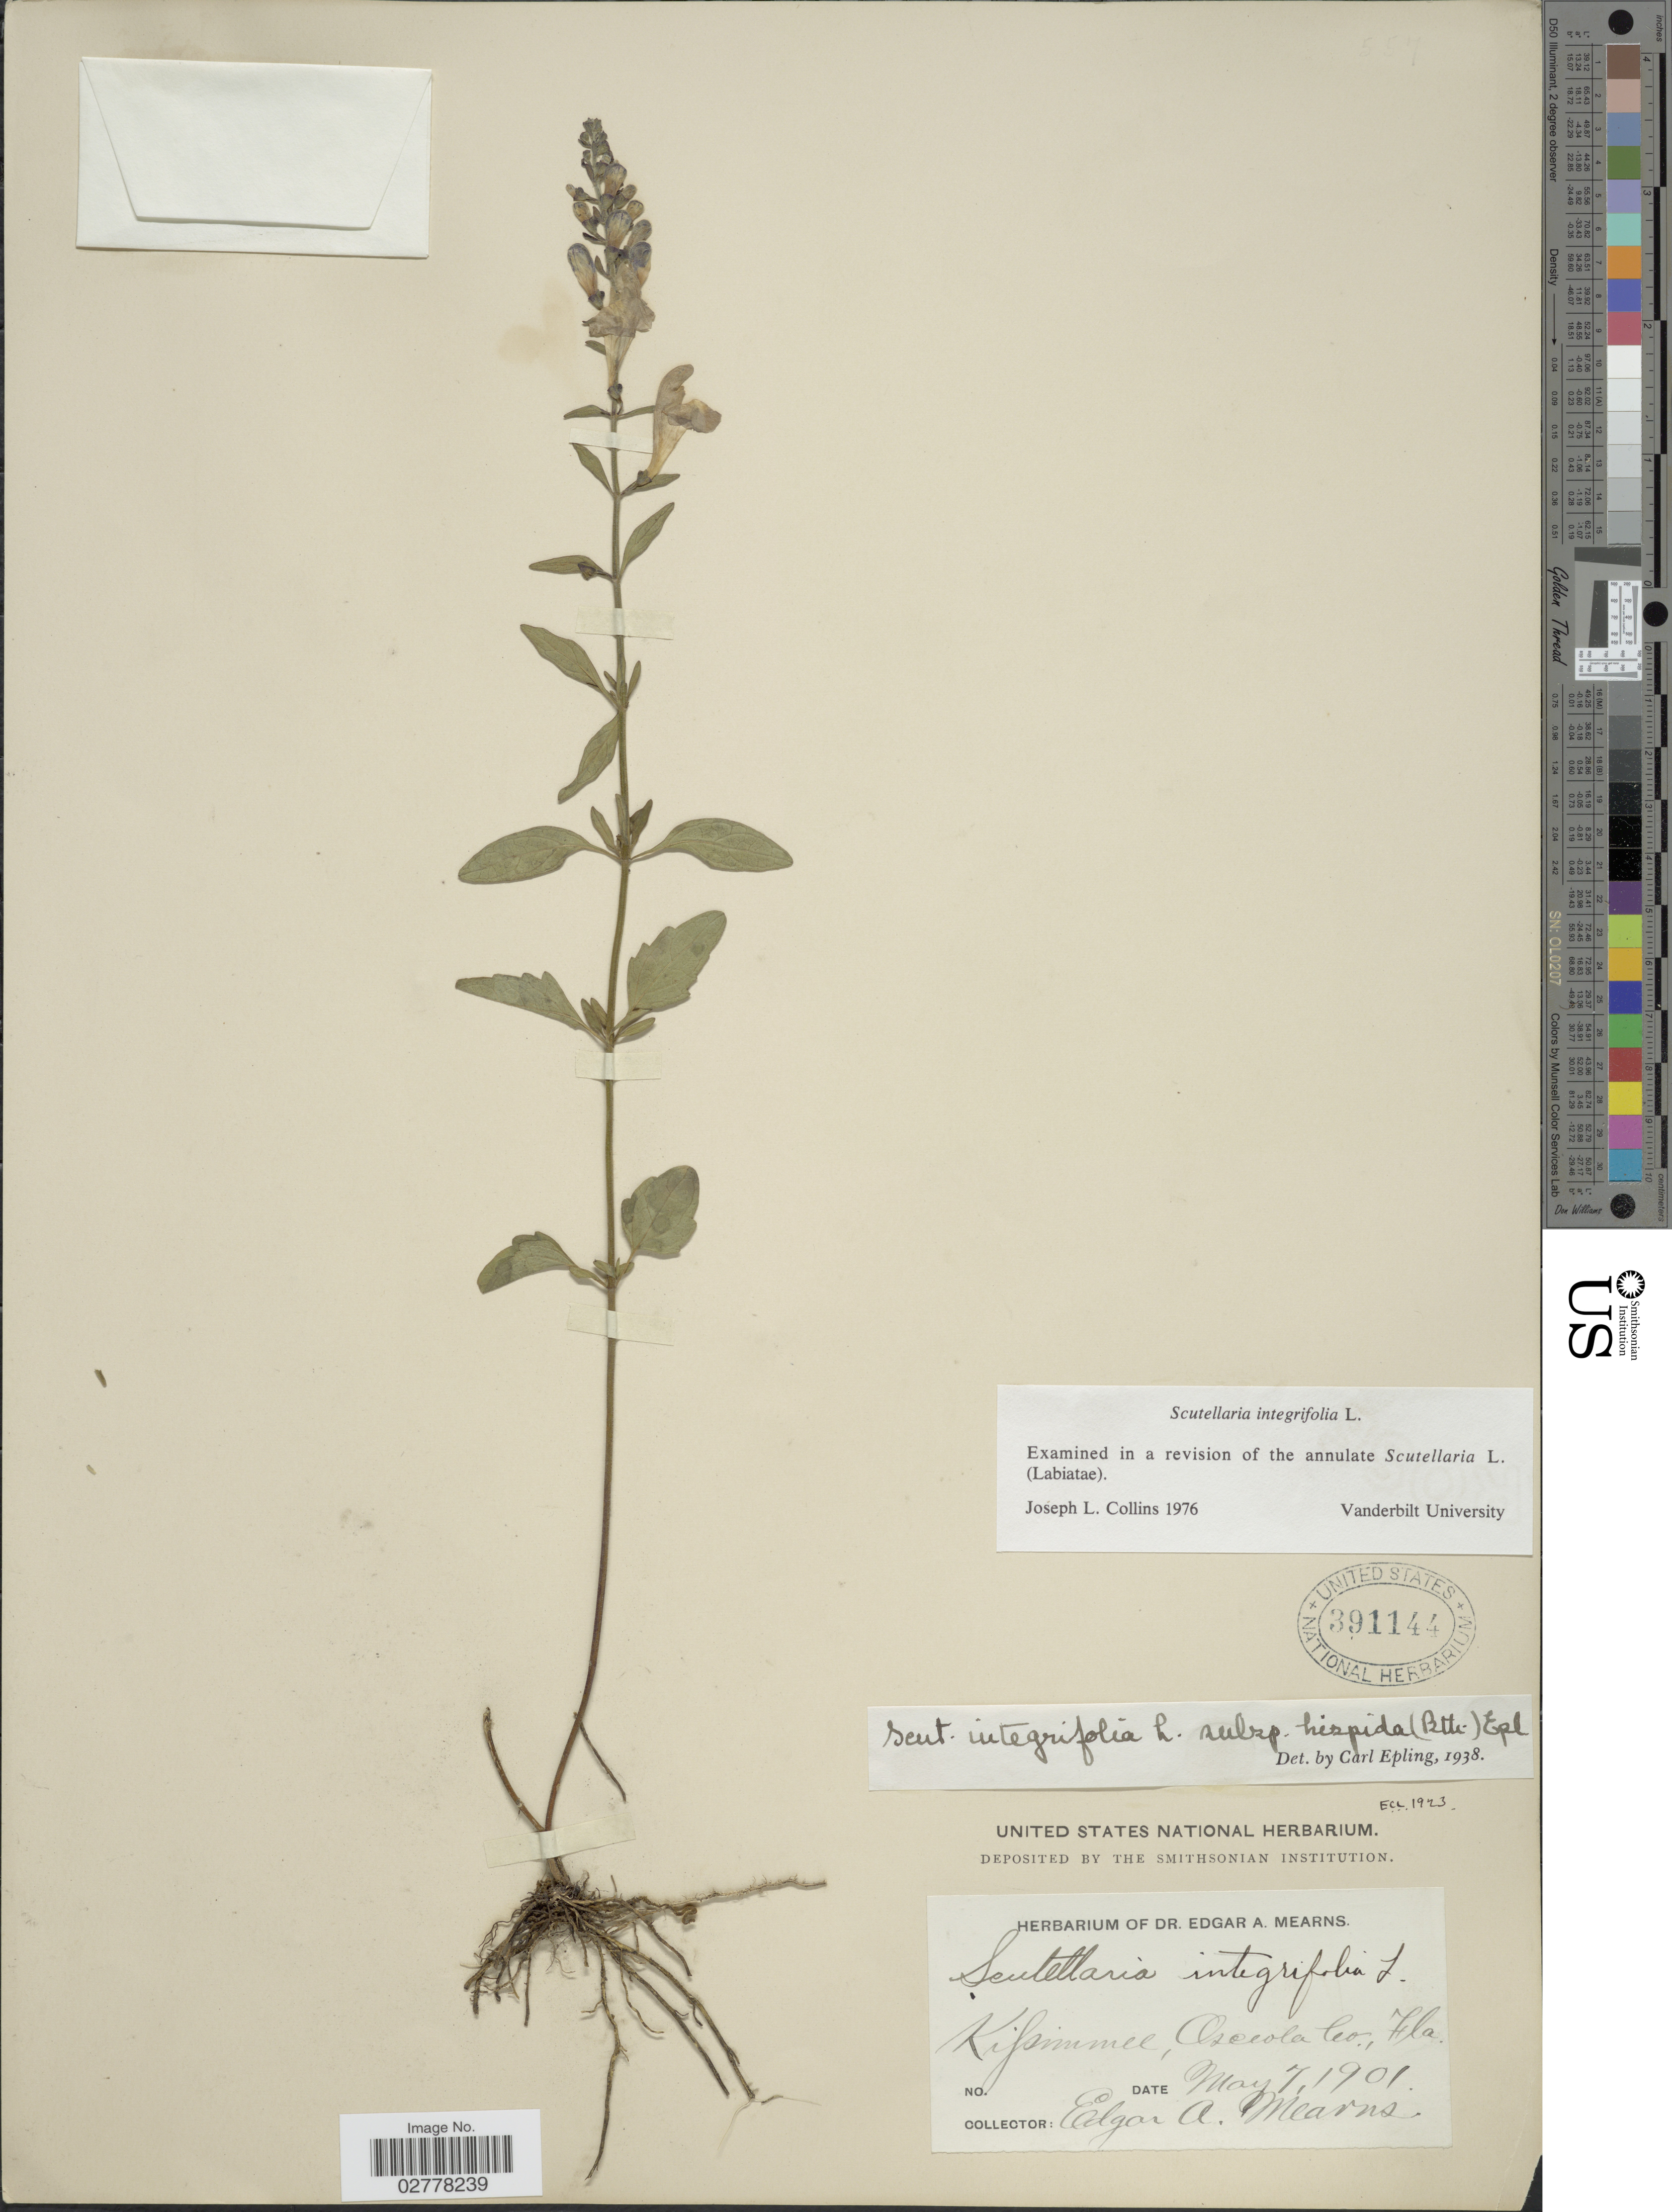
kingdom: Plantae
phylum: Tracheophyta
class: Magnoliopsida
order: Lamiales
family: Lamiaceae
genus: Scutellaria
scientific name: Scutellaria integrifolia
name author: L.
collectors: E. A. Mearns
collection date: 1901-05-07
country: United States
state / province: Florida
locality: Kissimmee, Osceola Co.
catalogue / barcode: US 391144